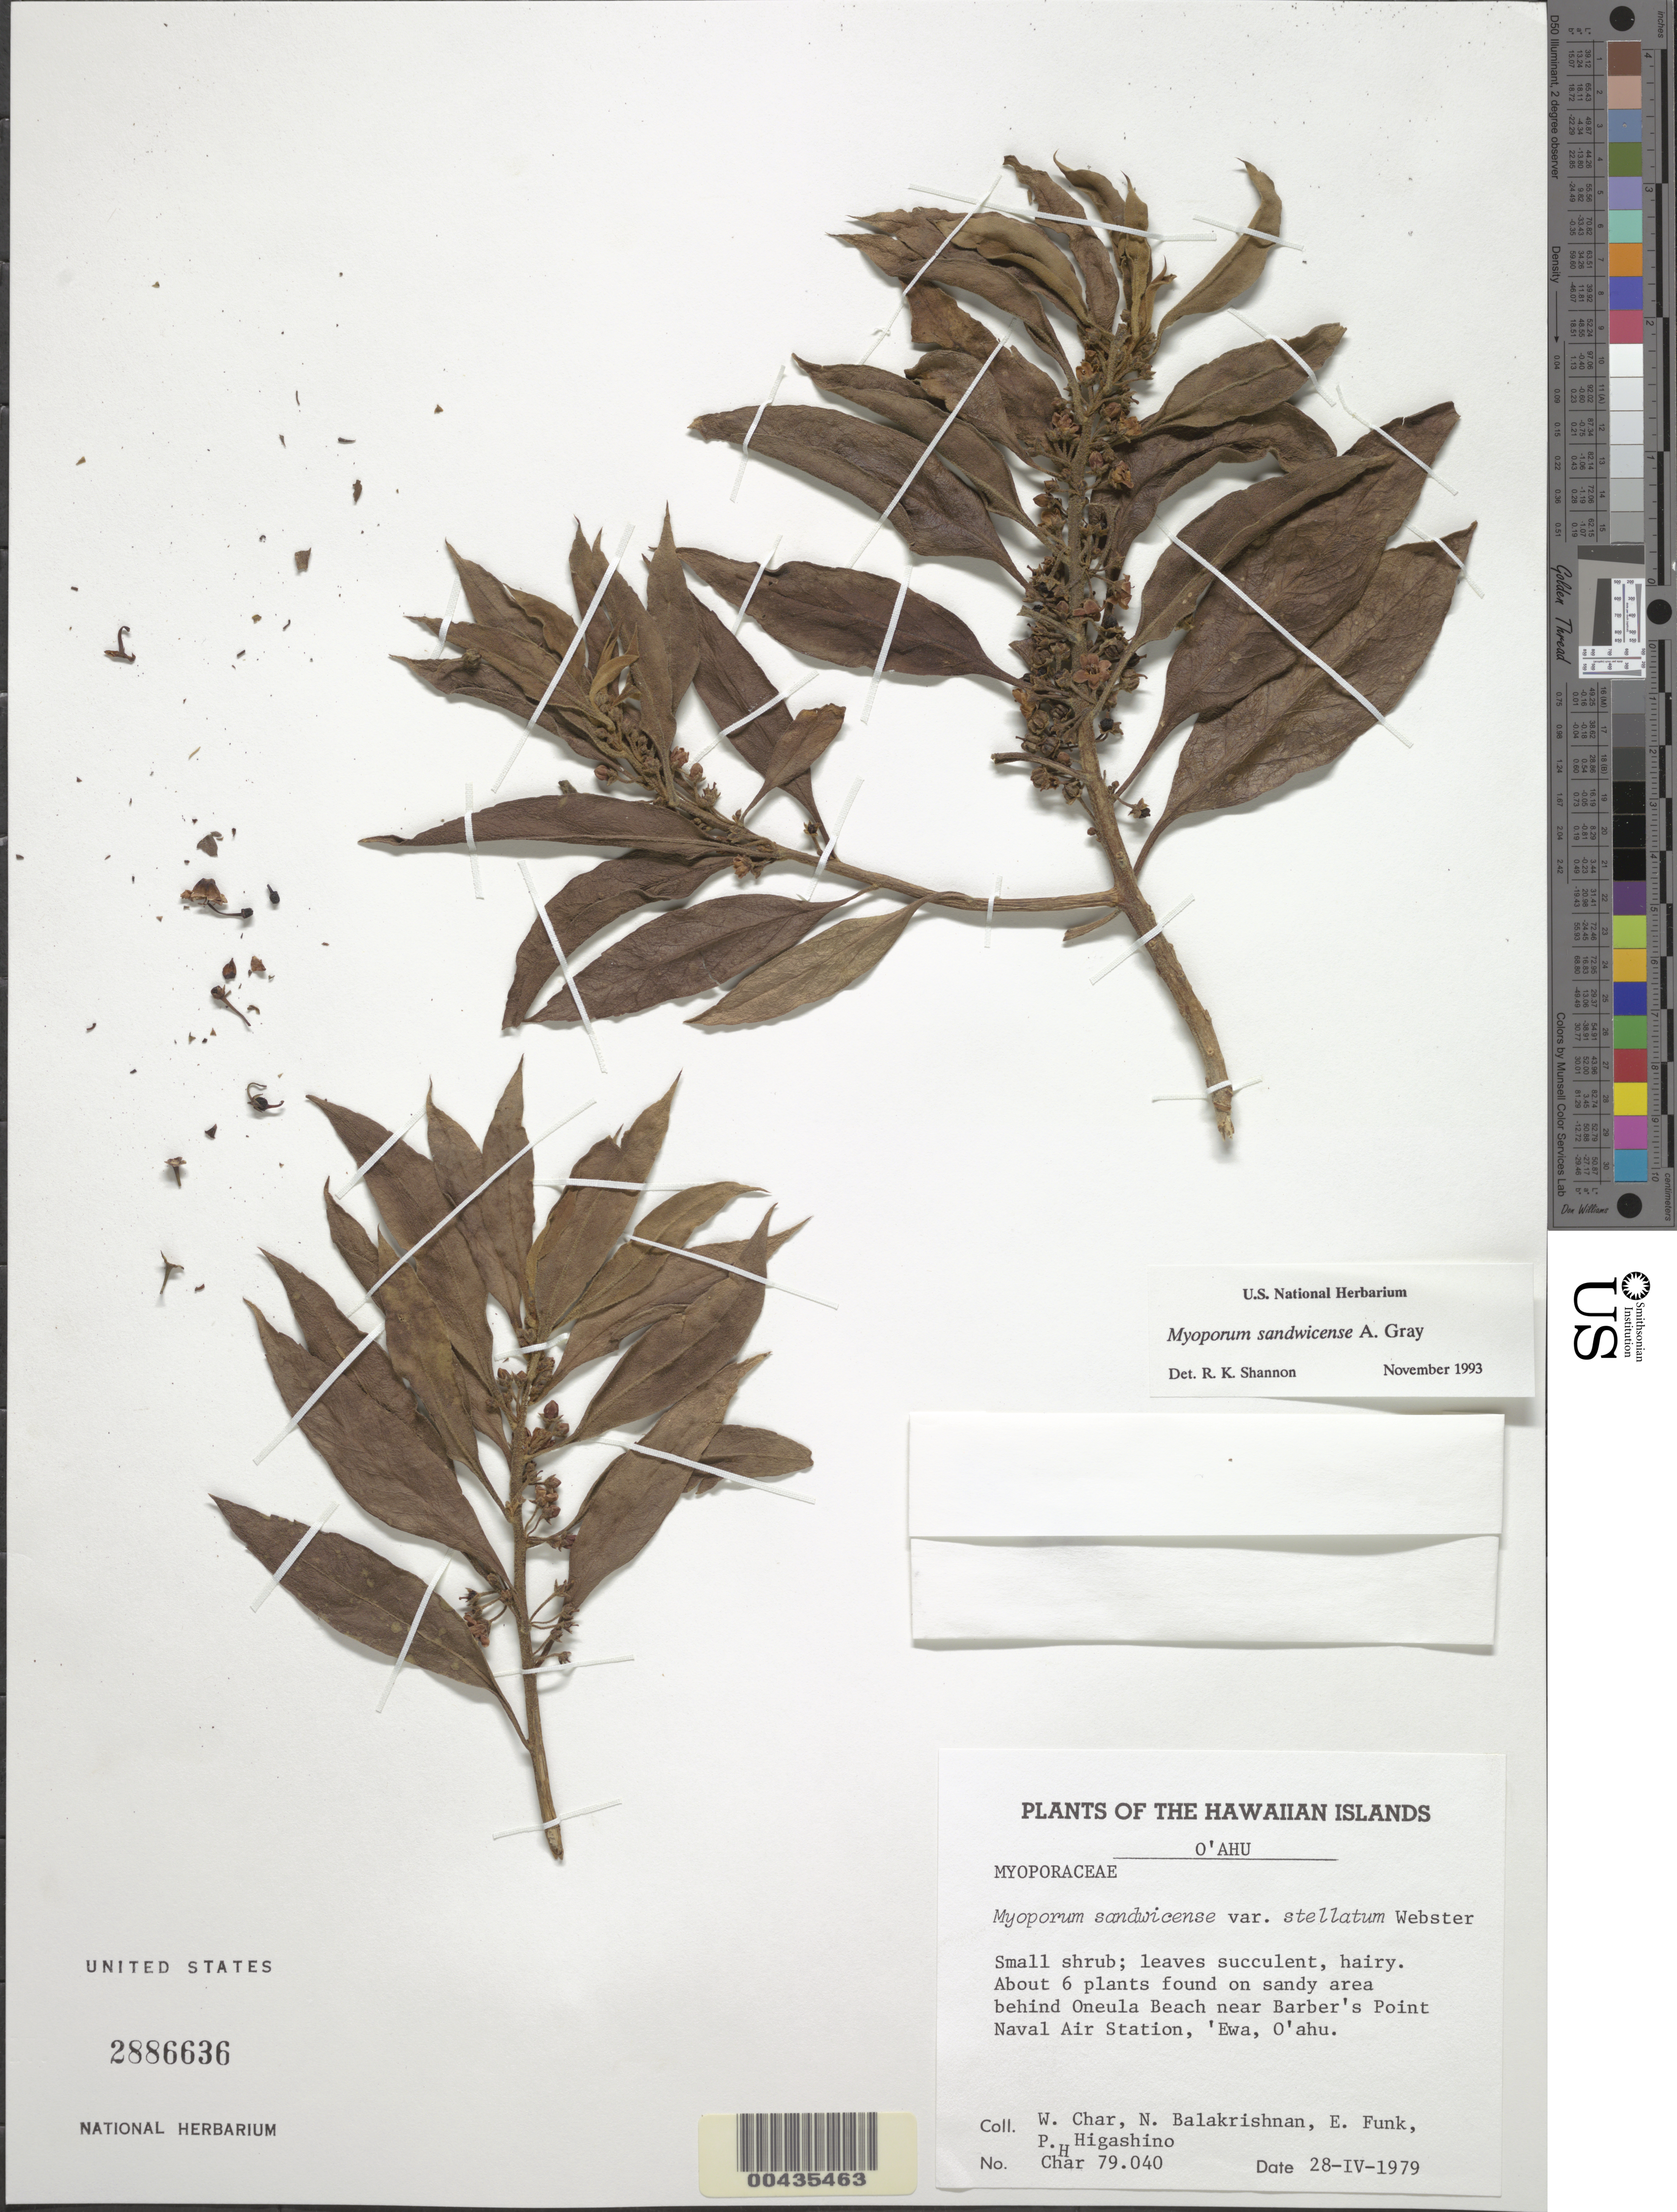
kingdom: Plantae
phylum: Tracheophyta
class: Magnoliopsida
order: Lamiales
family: Scrophulariaceae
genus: Myoporum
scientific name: Myoporum stellatum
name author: (G.L. Webster) O. Deg. & I. Deg.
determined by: Wagner, W. L., (BOT), Smithsonian Institution - National Museum of Natural History (UNITED STATES)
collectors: W. Char, N. Balakrishnan, E. Funk & P. Higashino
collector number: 79040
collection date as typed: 28 Apr 1979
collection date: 1979-04-28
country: United States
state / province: Hawaii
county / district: Honolulu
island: Oahu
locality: Behind Oneula Beach near Barber's Point Naval Air Station, 'Ewa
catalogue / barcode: US 2886636